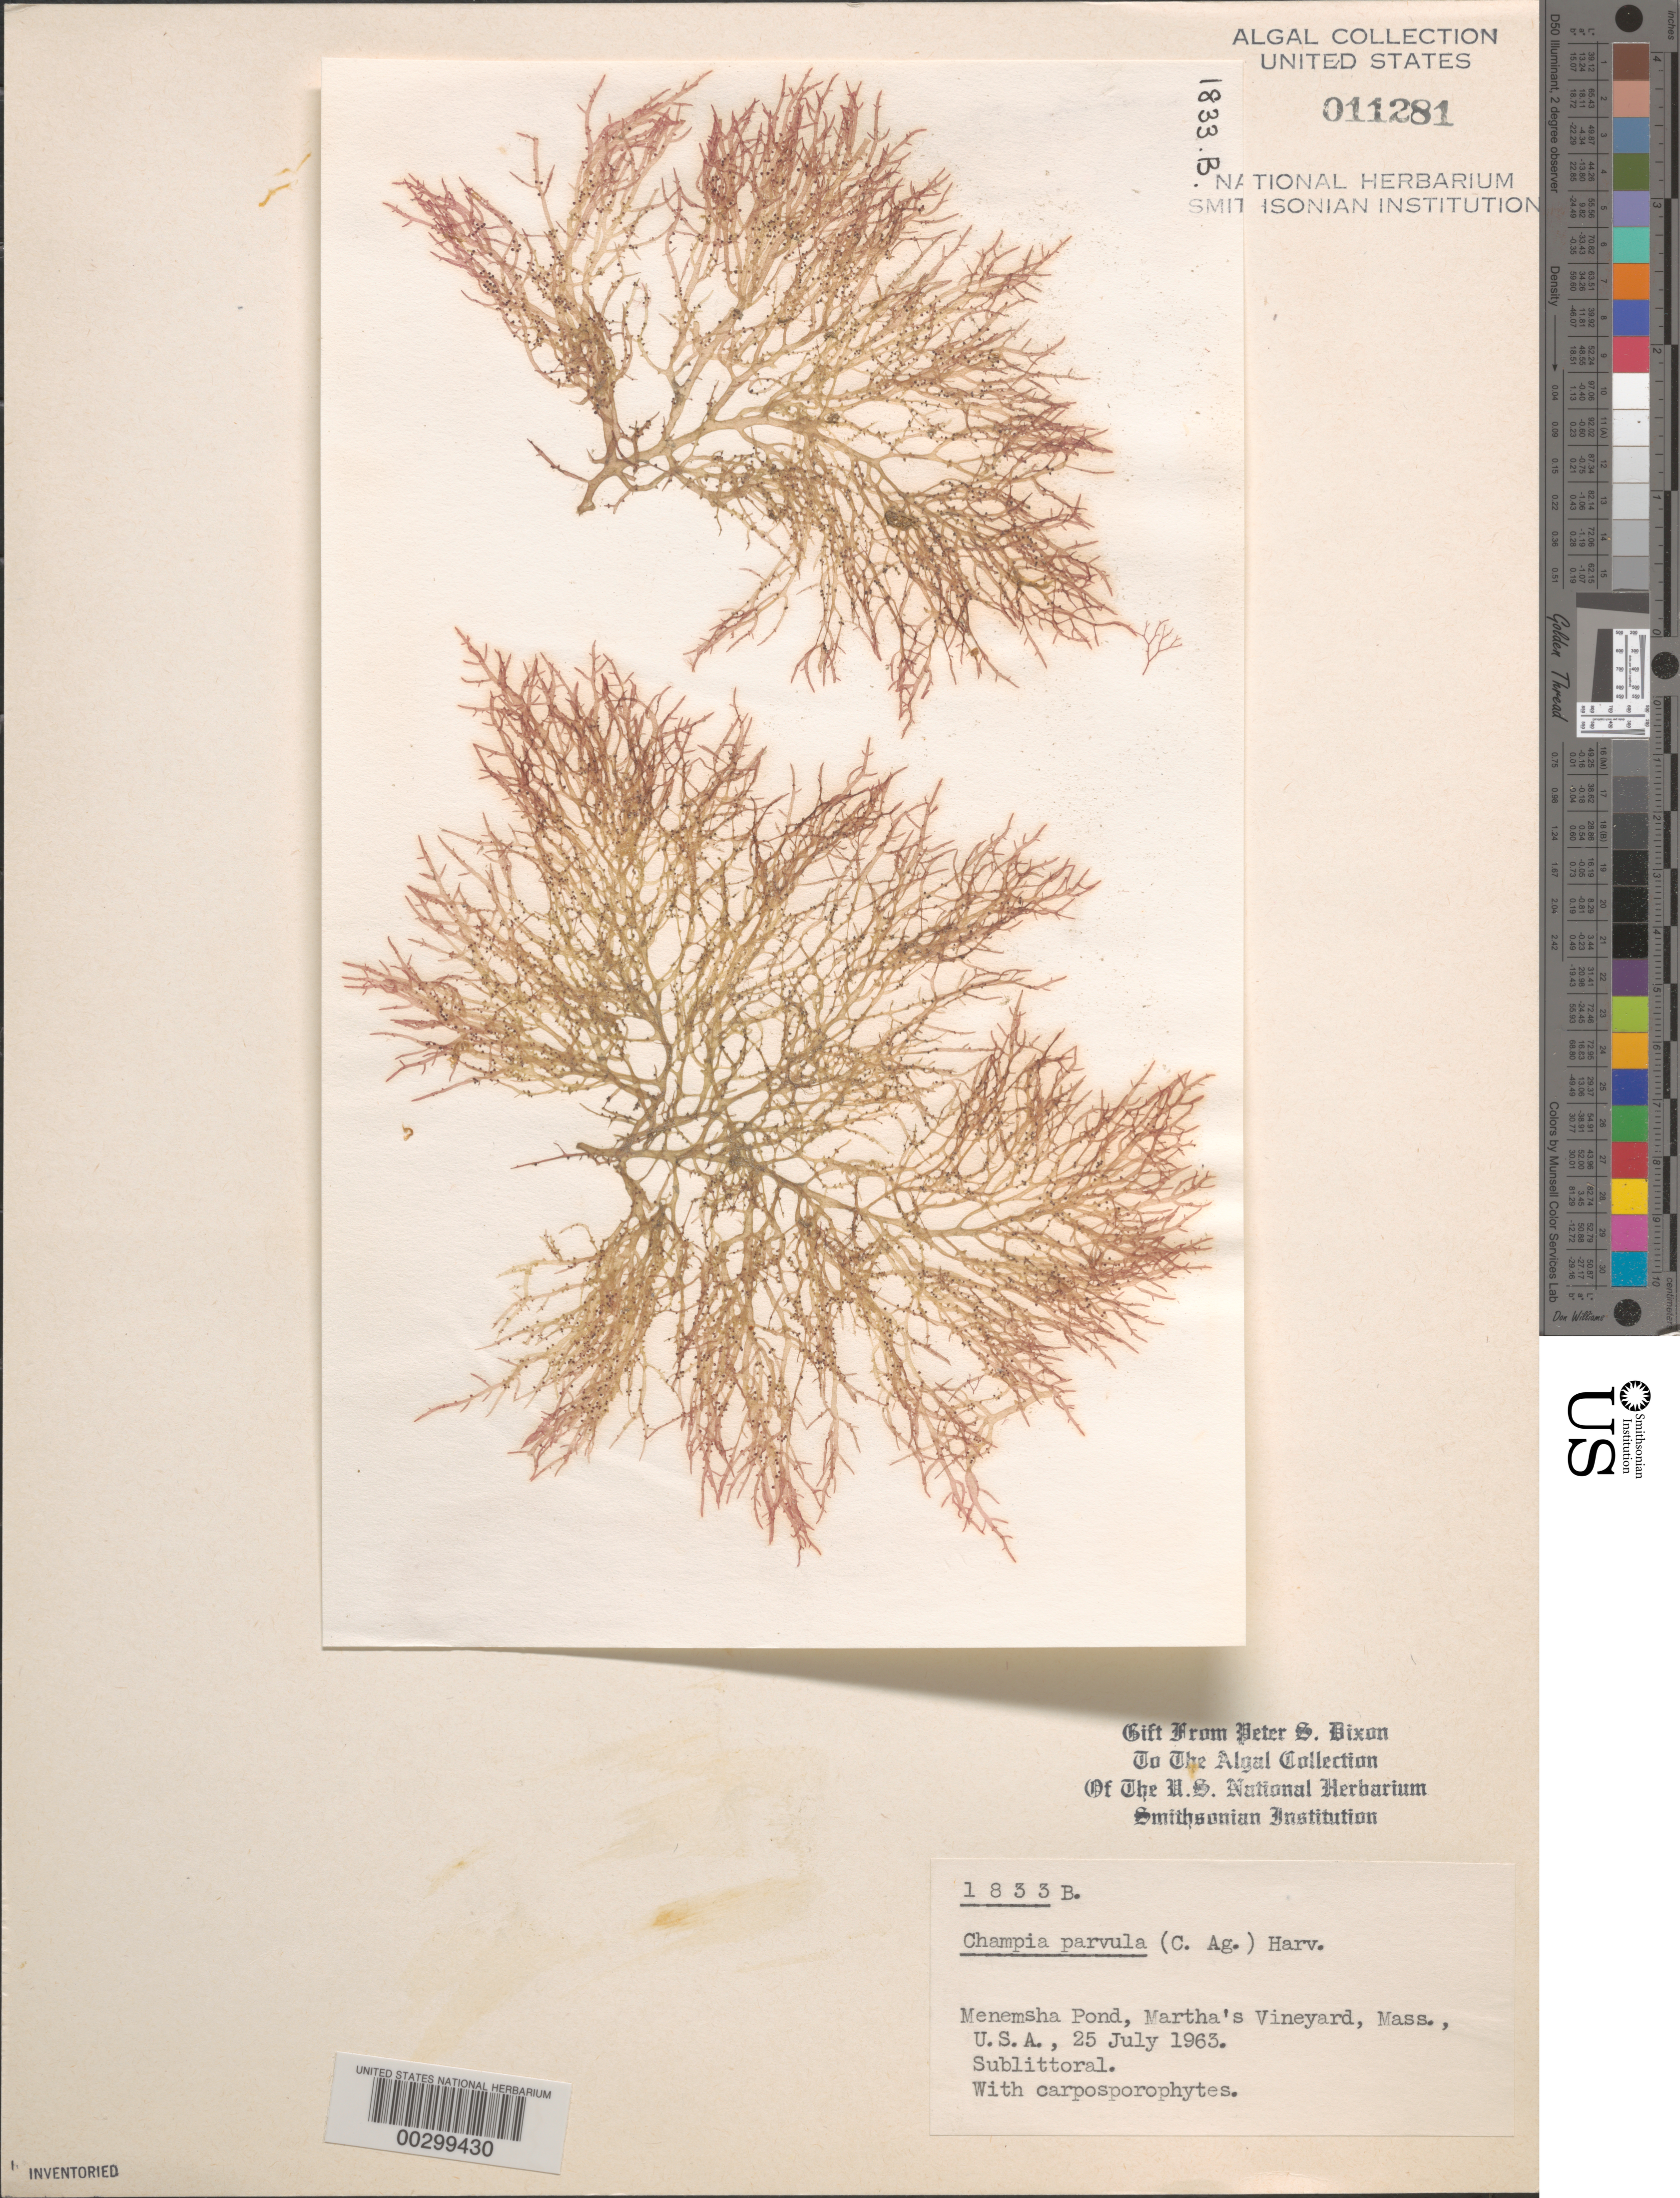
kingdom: Plantae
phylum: Rhodophyta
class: Florideophyceae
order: Rhodymeniales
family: Champiaceae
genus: Champia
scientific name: Champia parvula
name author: (C. Agardh) Harv.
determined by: Dixon, P. S.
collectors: P. S. Dixon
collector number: PSD 1833b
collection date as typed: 25 Jul 1963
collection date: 1963-07-25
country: United States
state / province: Massachusetts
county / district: Dukes County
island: Martha's Vineyard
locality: Menemsha Pond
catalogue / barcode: US 11281